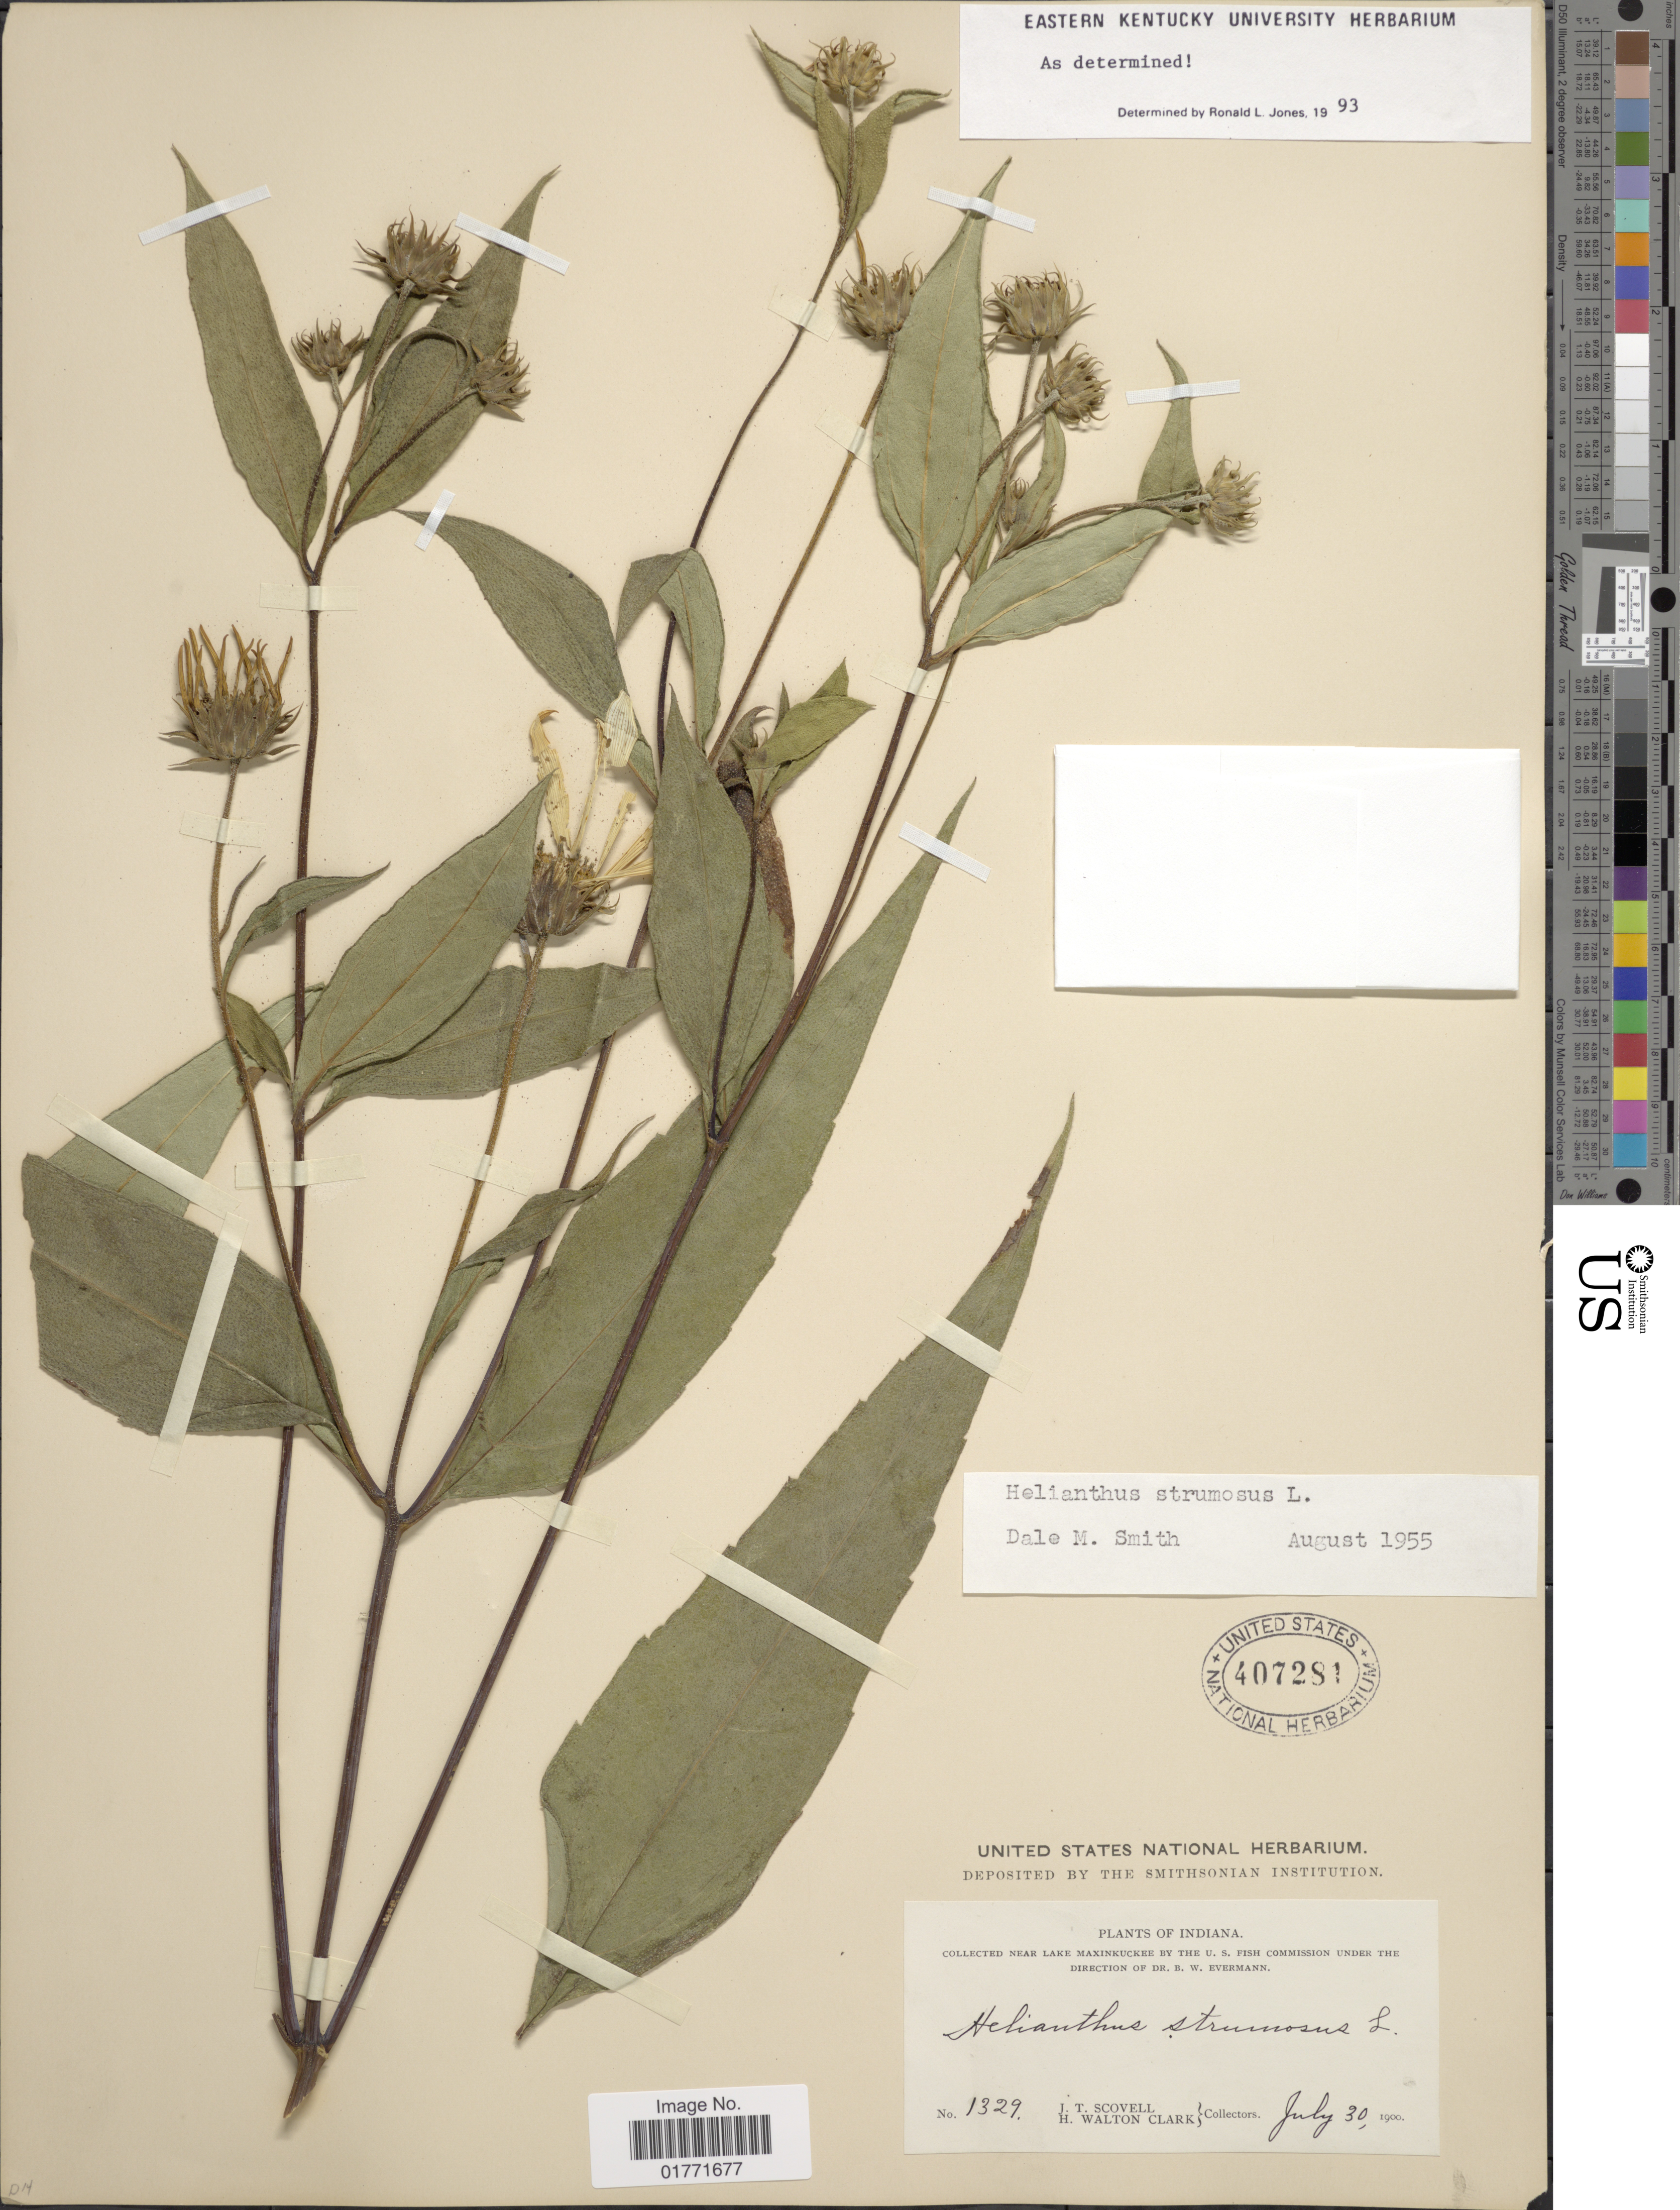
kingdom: Plantae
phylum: Tracheophyta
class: Magnoliopsida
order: Asterales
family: Asteraceae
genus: Helianthus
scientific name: Helianthus strumosus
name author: L.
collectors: J. T. Scovell & H. W. Clark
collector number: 1329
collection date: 1900-07-30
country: United States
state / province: Indiana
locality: Indiana. Near lake Maxinkuckee .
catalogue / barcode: US 407281